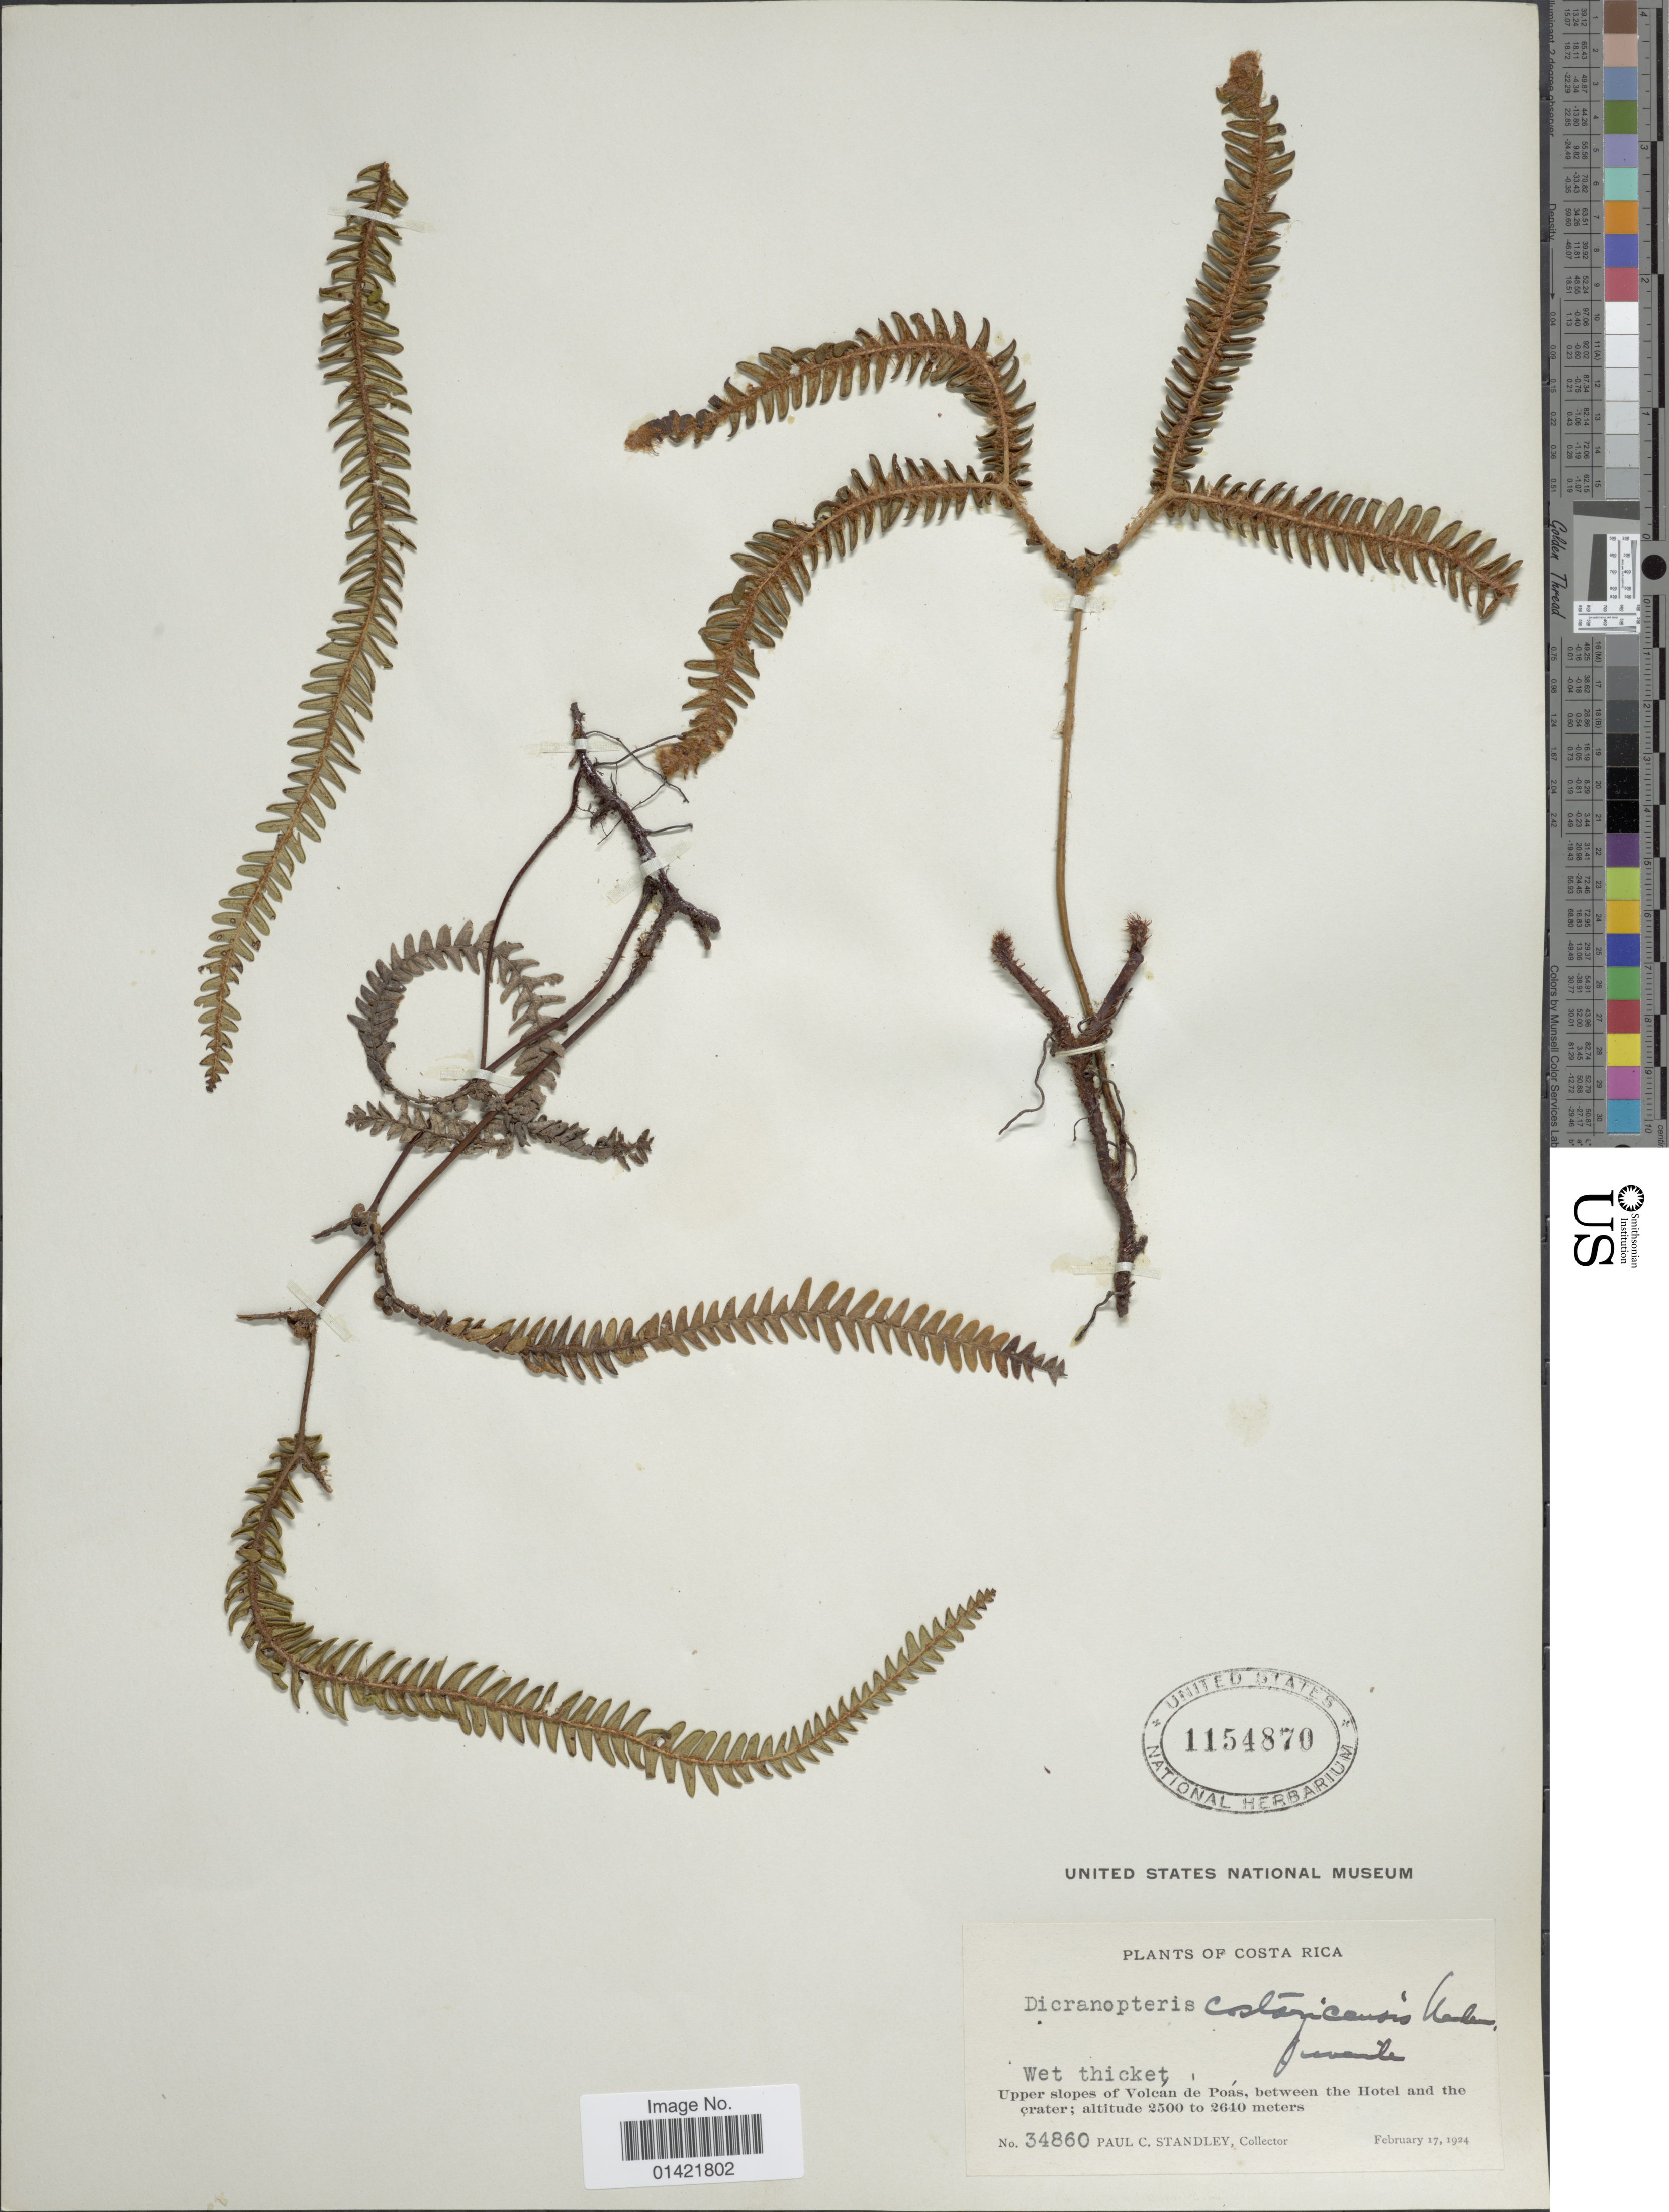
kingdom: Plantae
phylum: Tracheophyta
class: Polypodiopsida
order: Gleicheniales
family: Gleicheniaceae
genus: Sticherus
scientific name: Sticherus revolutus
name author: (Kunth) Ching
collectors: P. C. Standley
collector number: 34860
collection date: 1924-02-17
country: Costa Rica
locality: Upper slopes of Volcan de Poas, between the Hotel and the crater.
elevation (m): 2500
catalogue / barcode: US 1154870